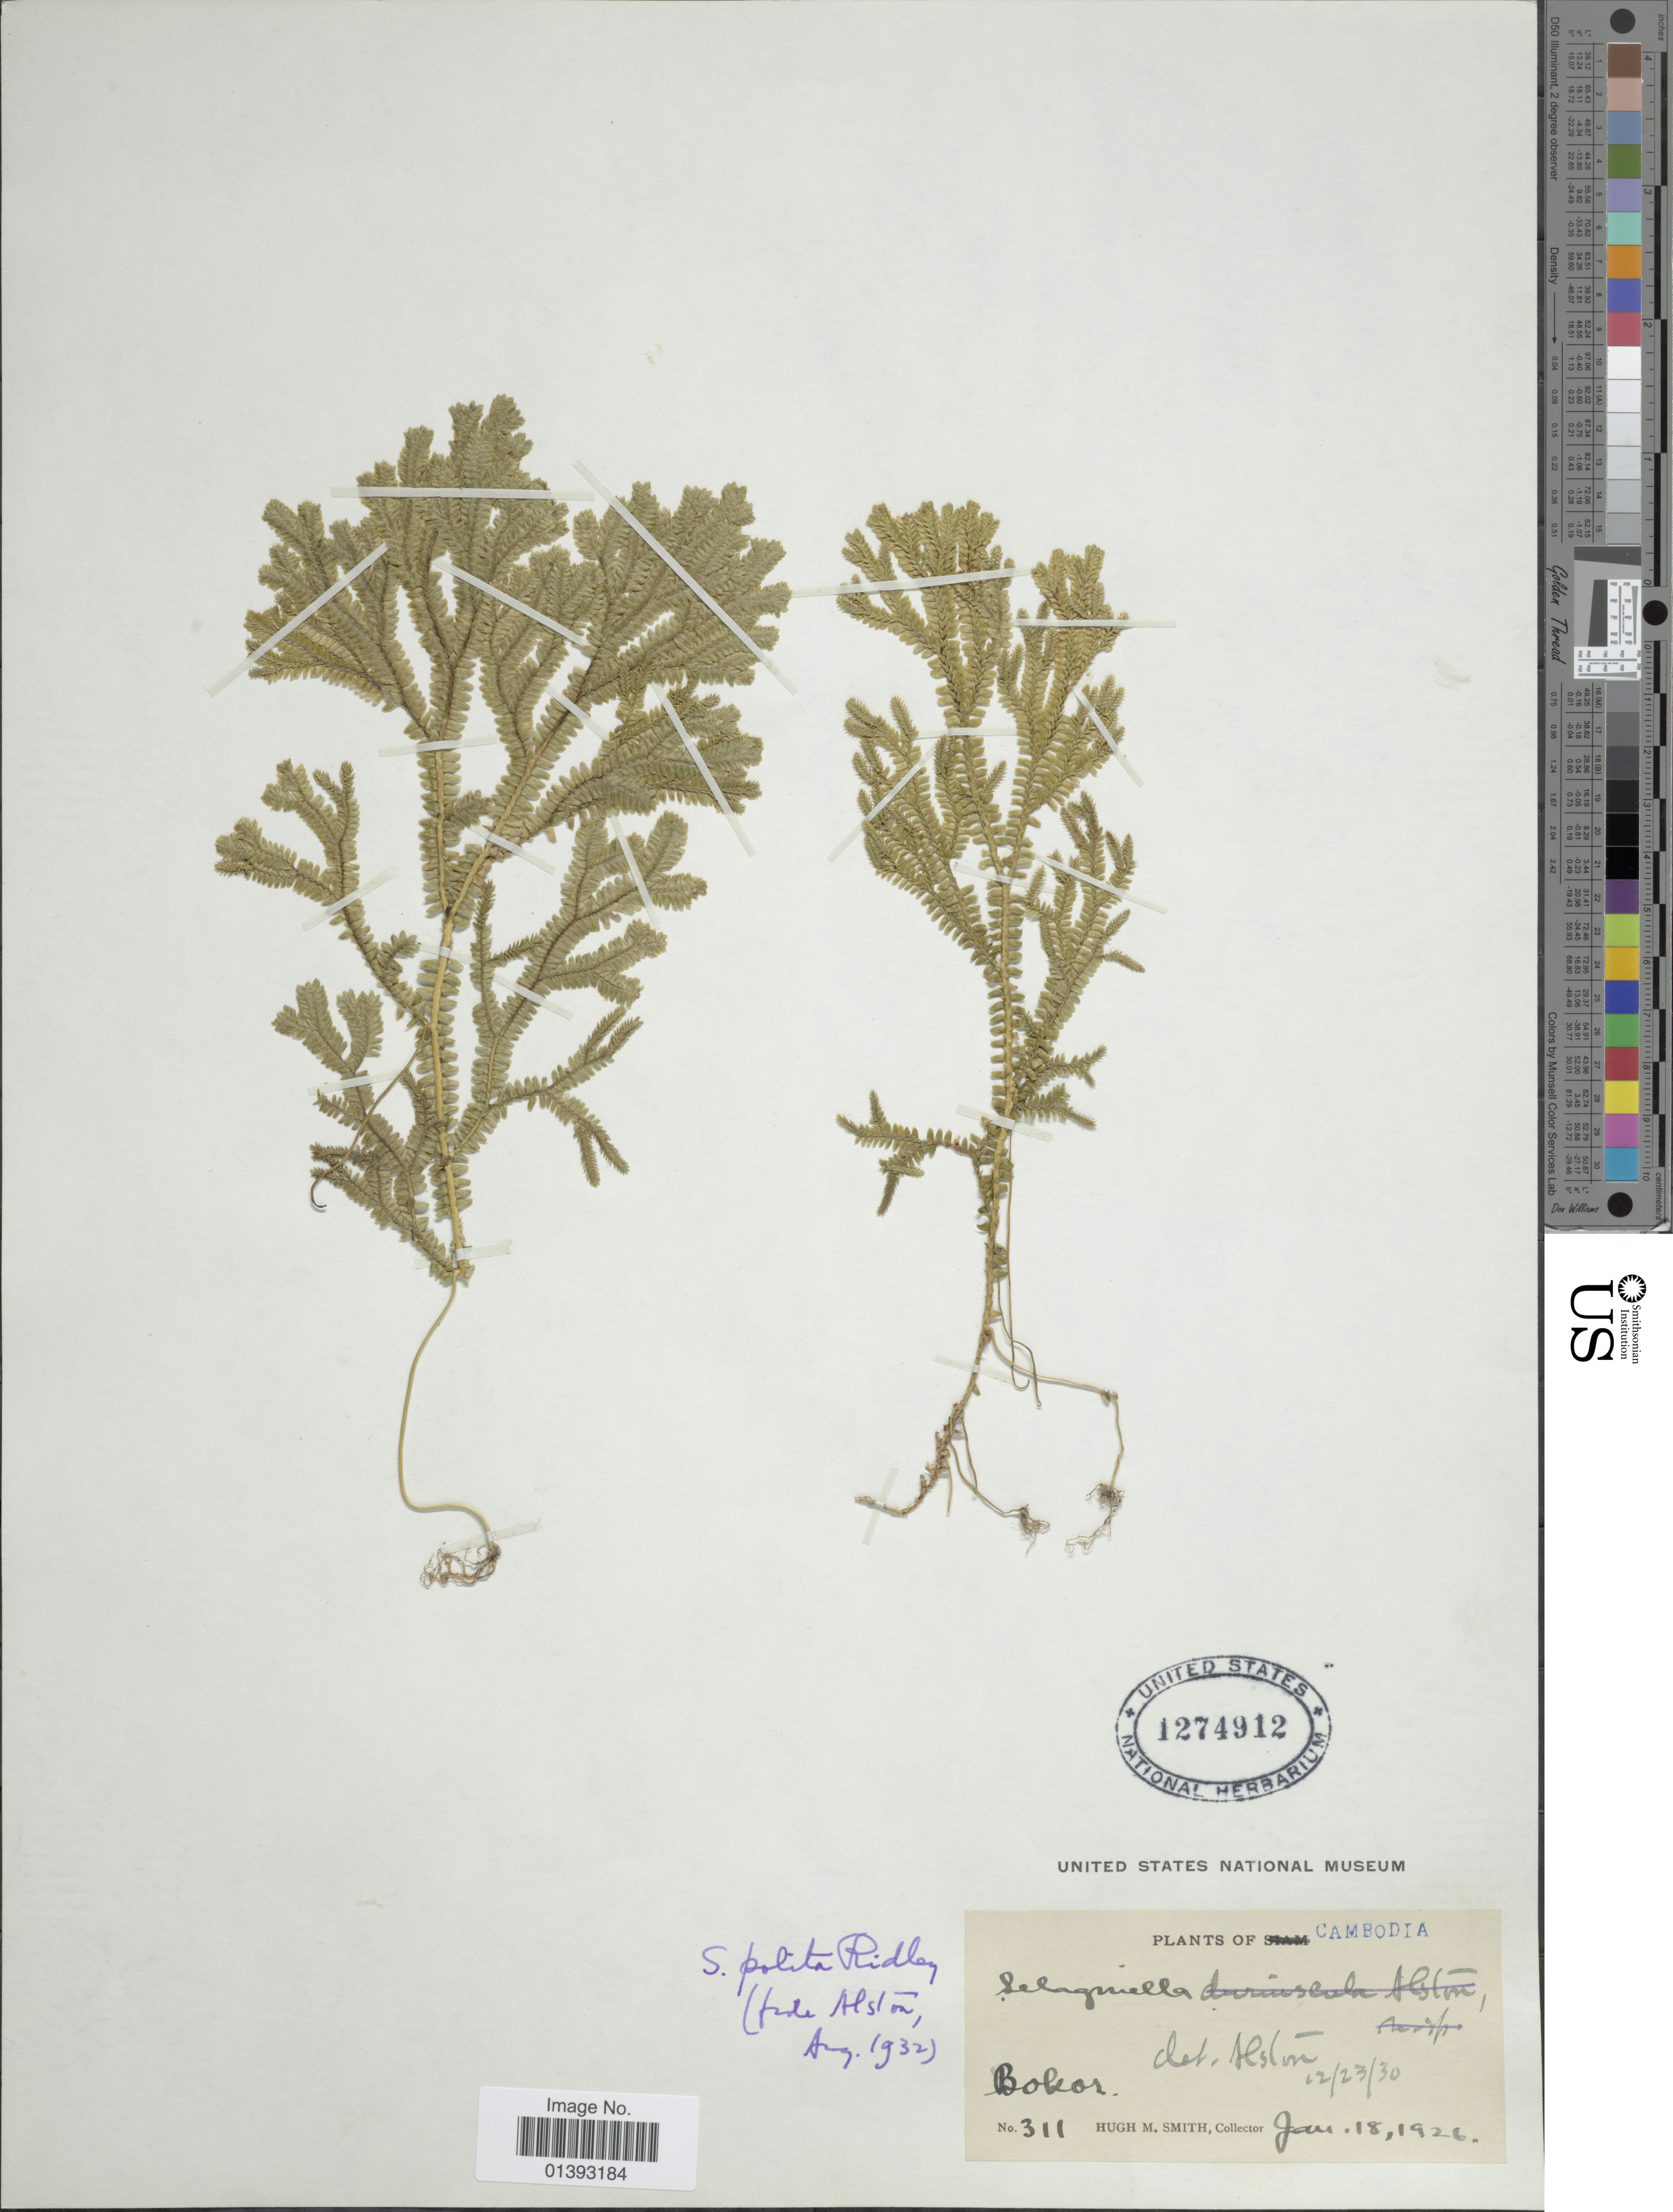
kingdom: Plantae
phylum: Tracheophyta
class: Lycopodiopsida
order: Selaginellales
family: Selaginellaceae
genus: Selaginella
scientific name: Selaginella ornata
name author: (Hook. & Grev.) Spring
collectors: H. M. Smith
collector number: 311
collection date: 1926-01-18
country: Cambodia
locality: Bokor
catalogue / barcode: US 1274912